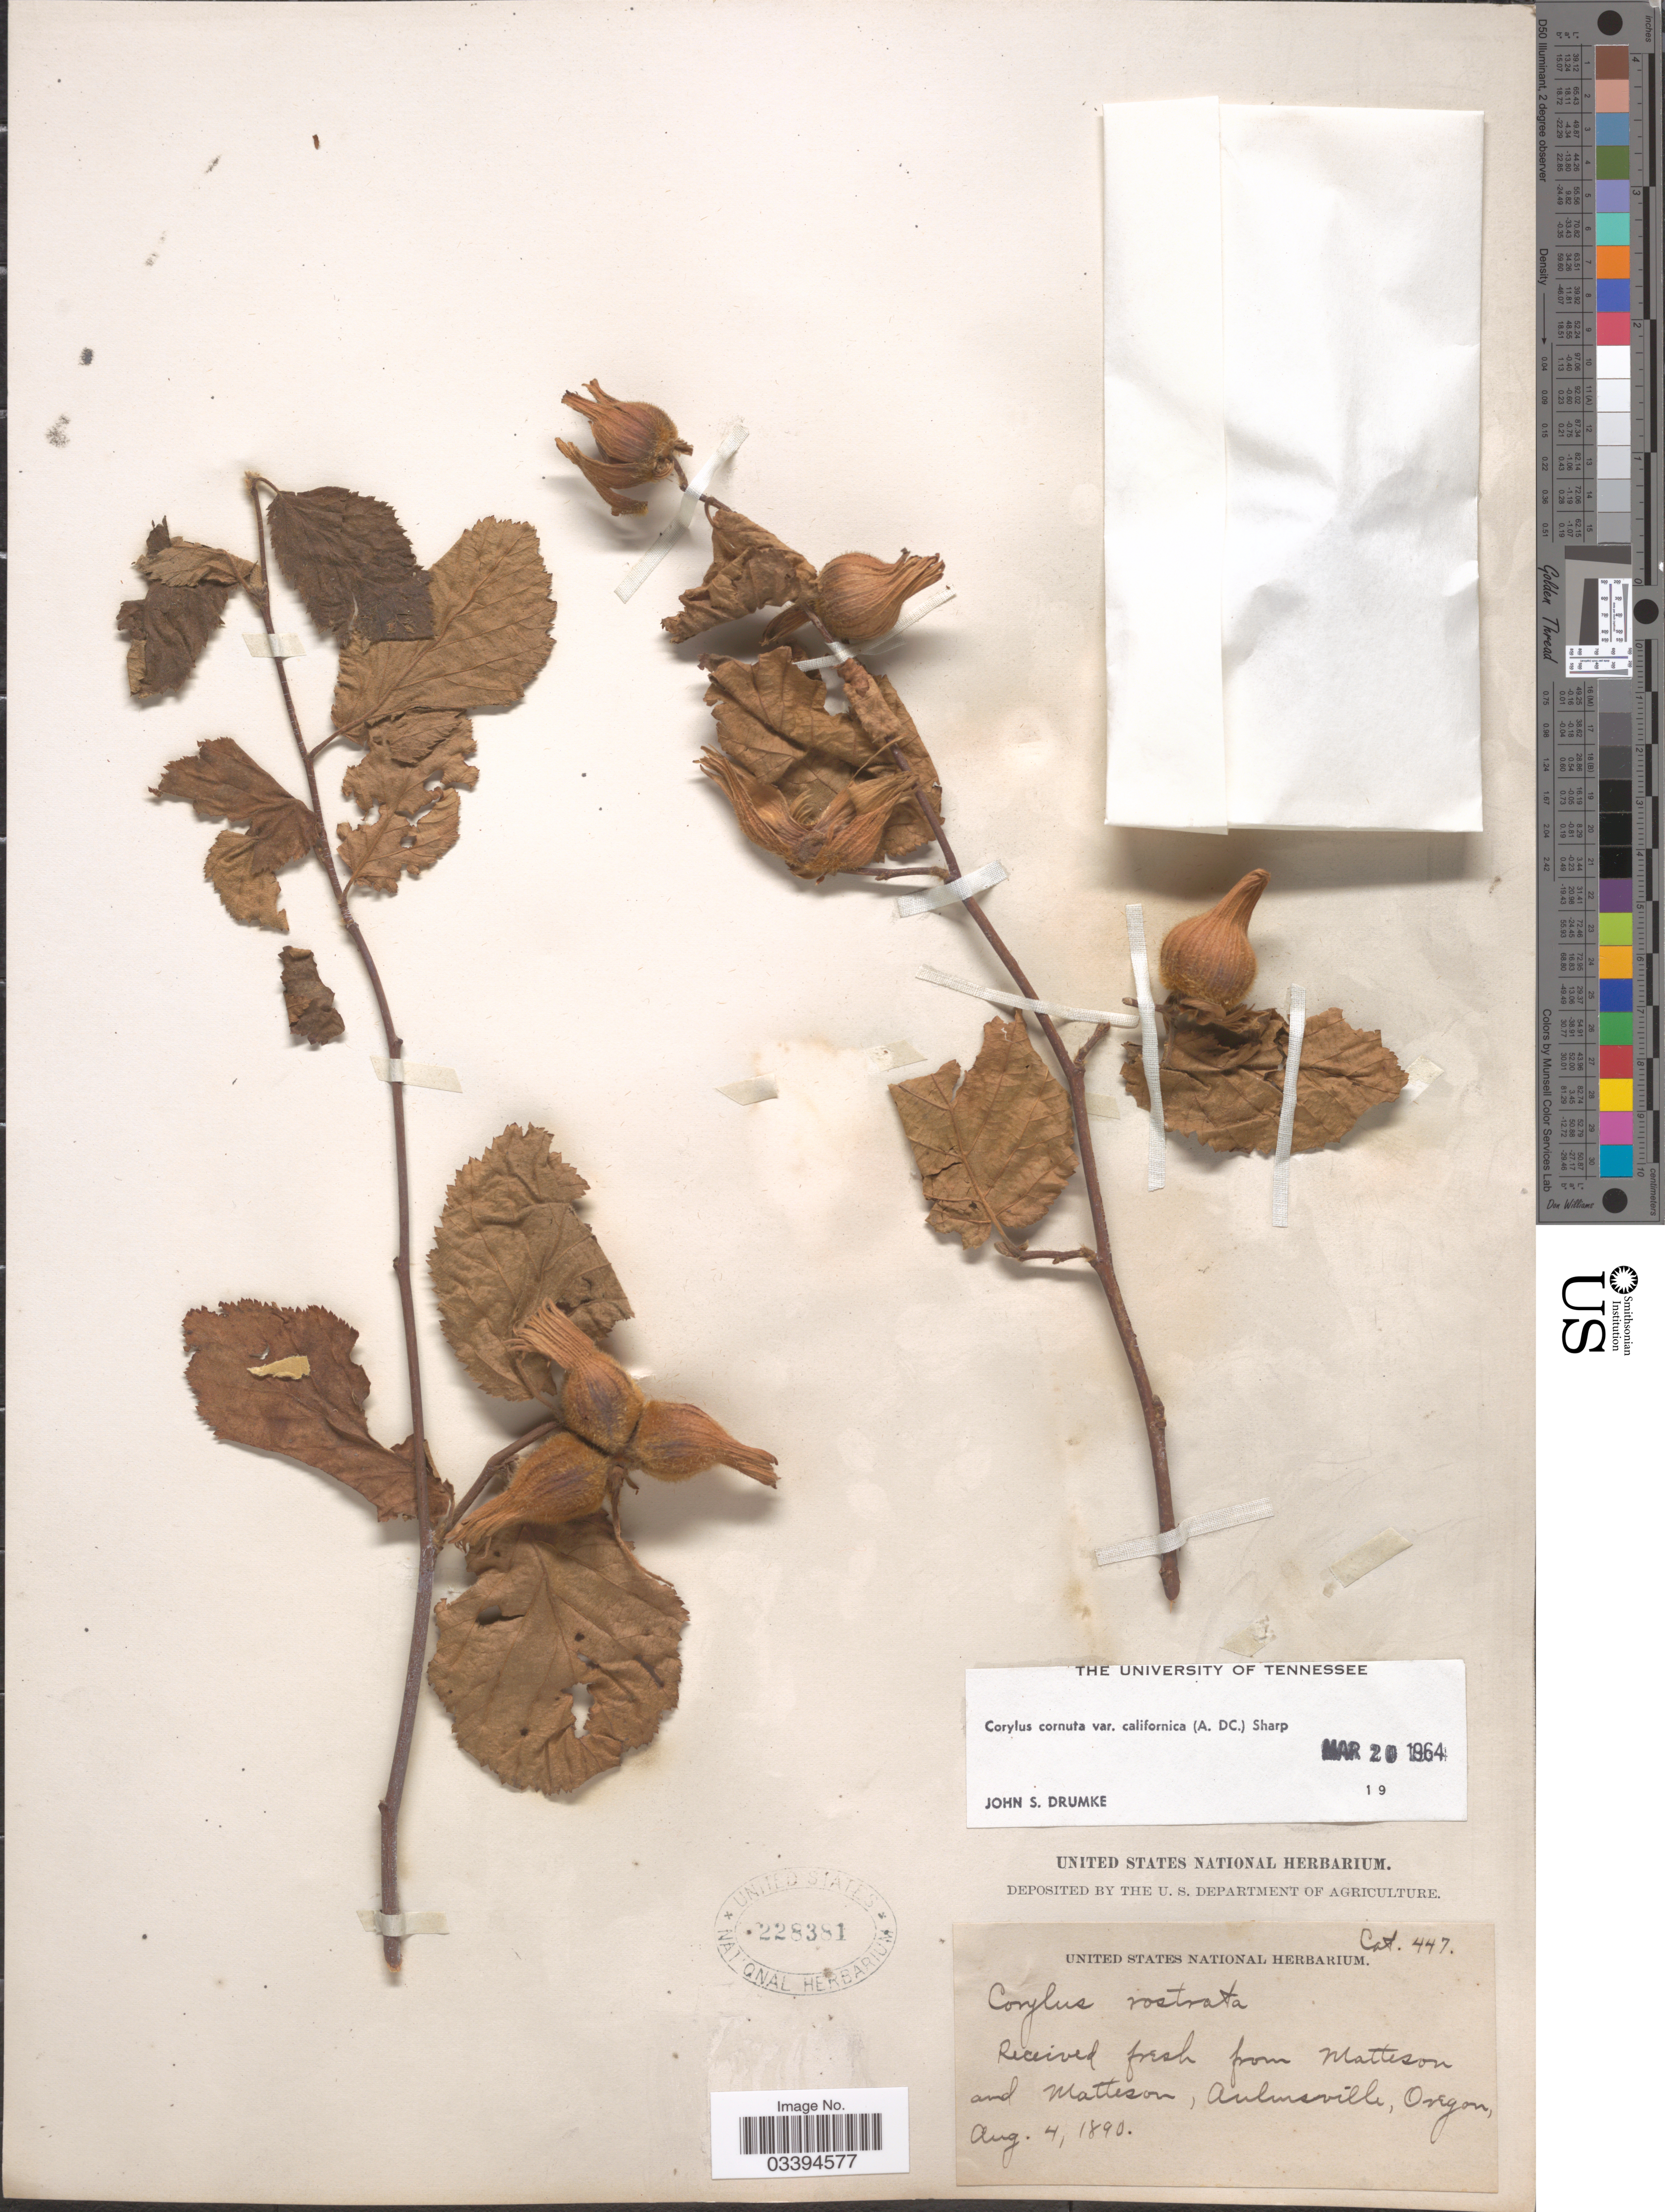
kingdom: Plantae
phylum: Tracheophyta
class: Magnoliopsida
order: Fagales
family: Betulaceae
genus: Corylus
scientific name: Corylus californica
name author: (A. DC.) Rose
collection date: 1890-08-04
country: United States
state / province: Oregon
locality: Aulmsville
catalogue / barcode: US 228381